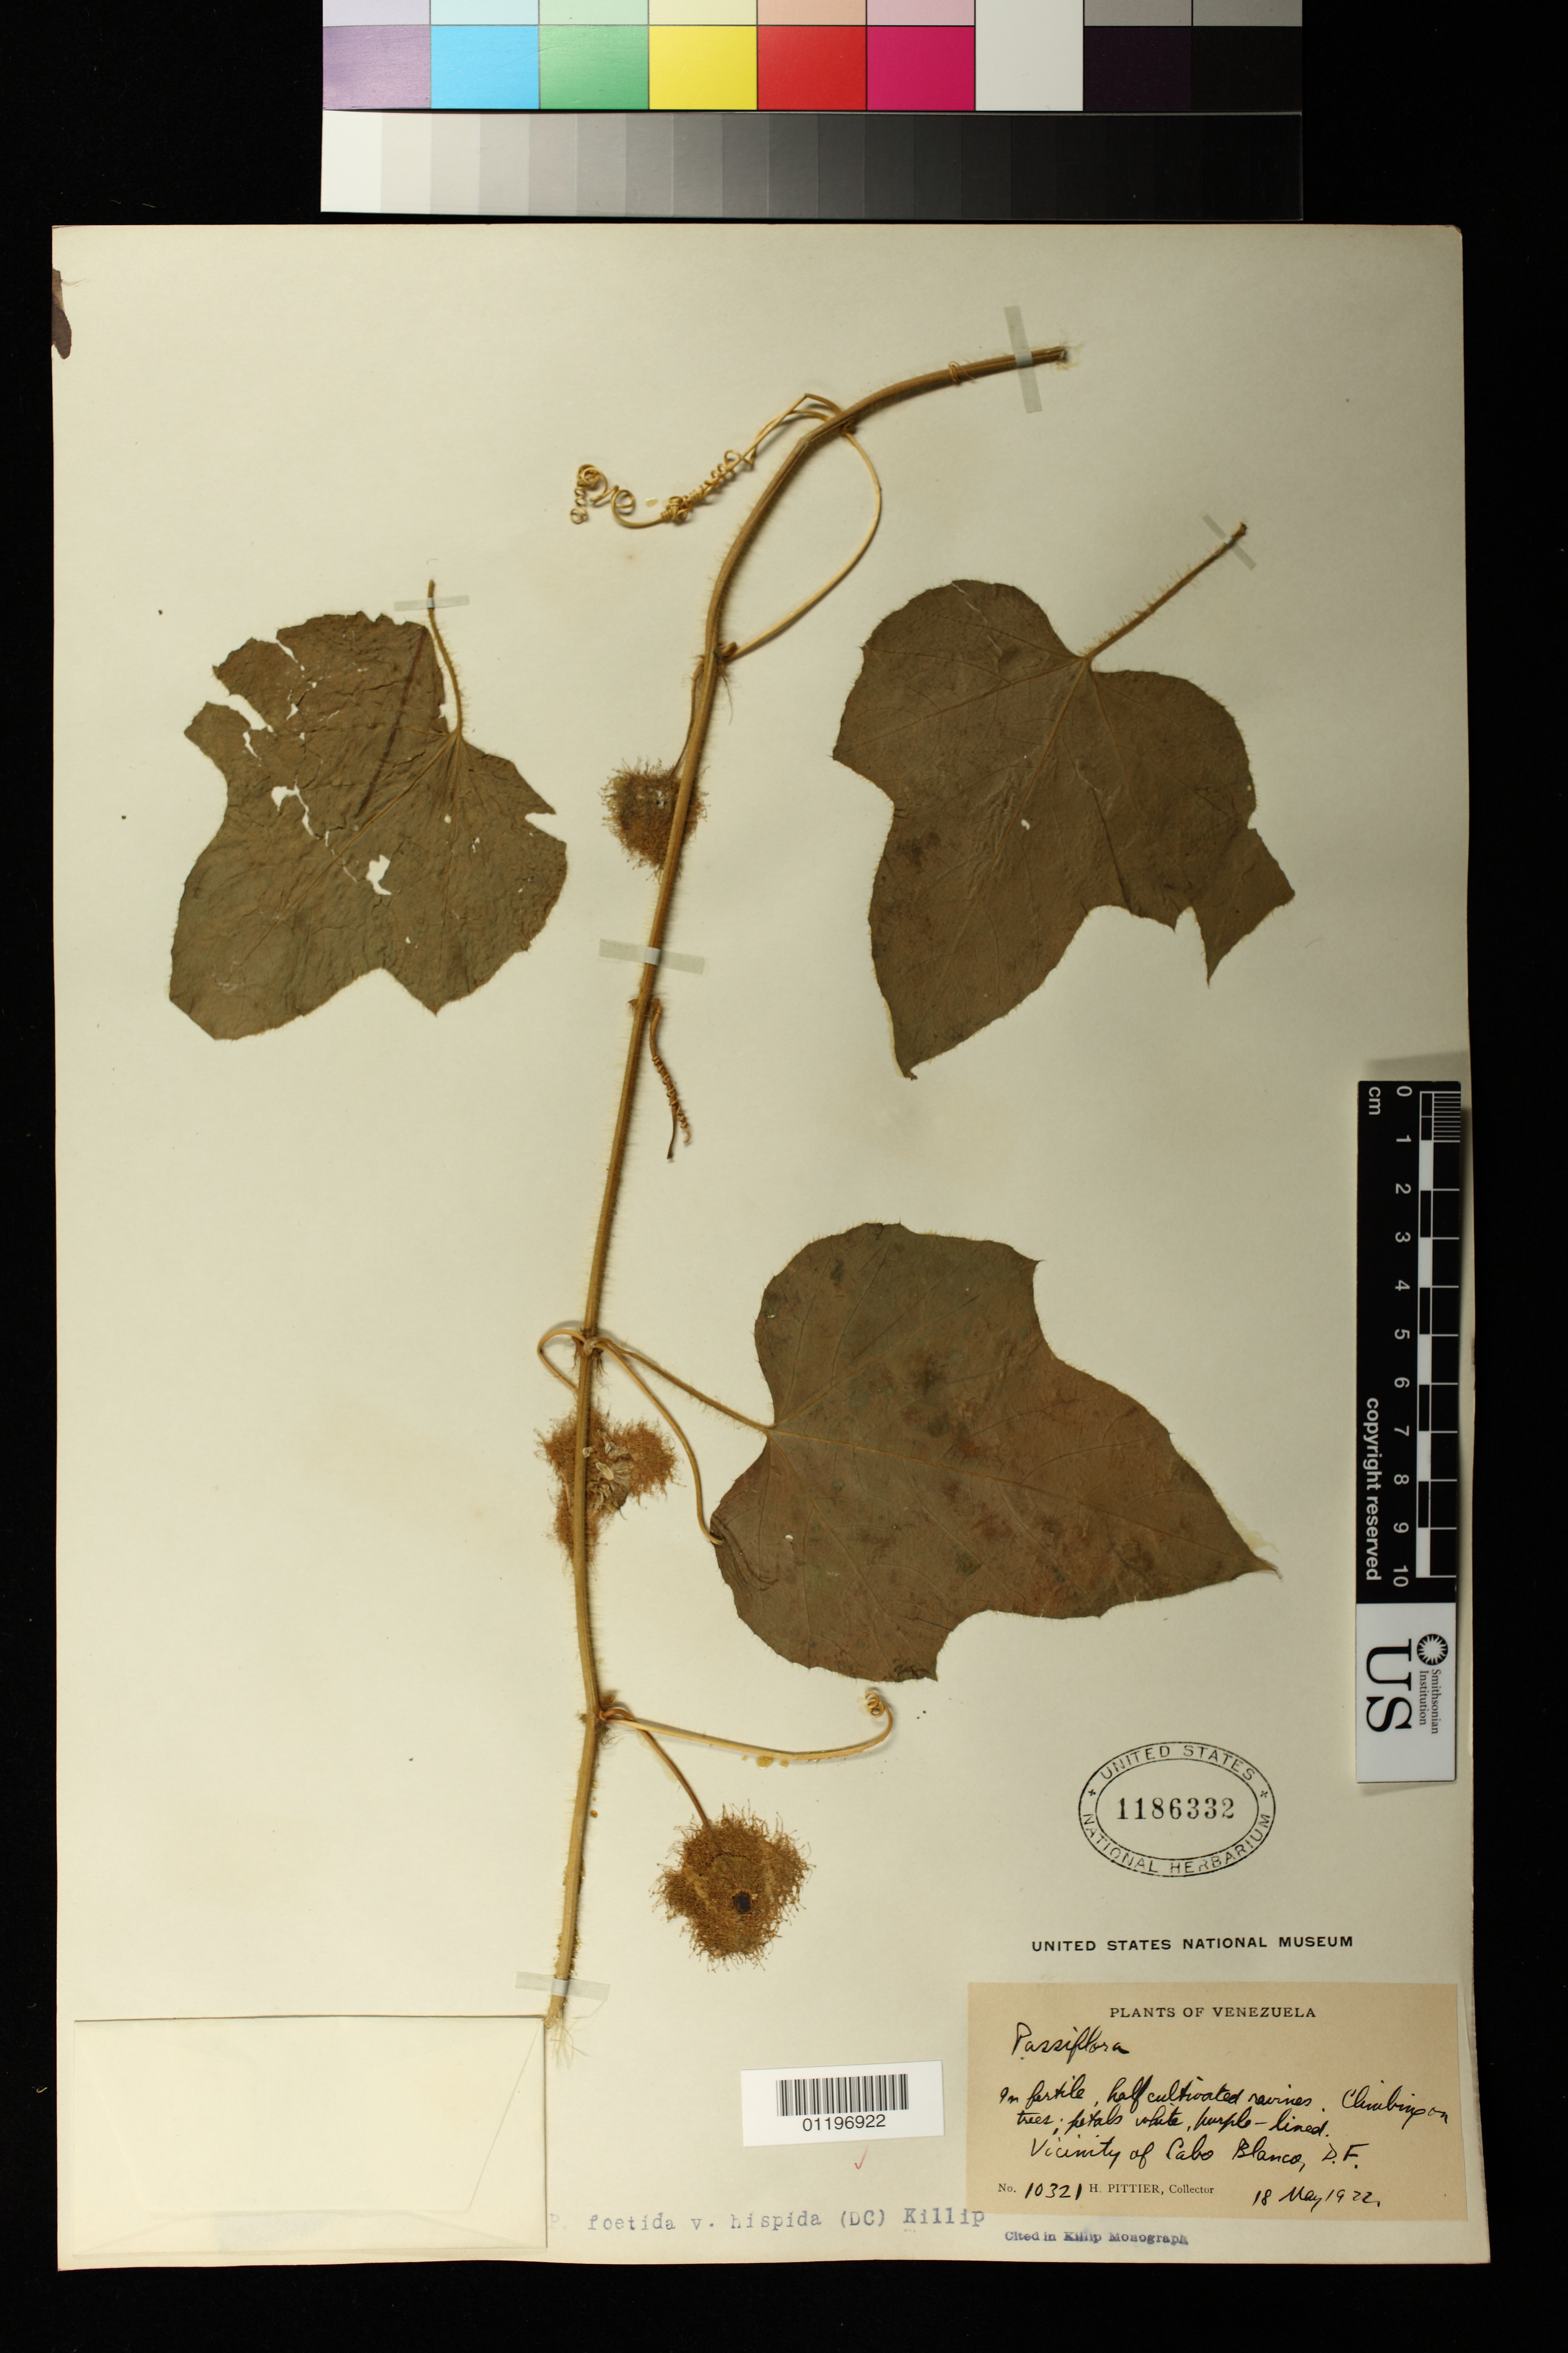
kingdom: Plantae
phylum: Tracheophyta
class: Magnoliopsida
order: Malpighiales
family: Passifloraceae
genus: Passiflora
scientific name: Passiflora foetida var. hispida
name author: (DC. ex Triana & Planch.) Killip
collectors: H. F. Pittier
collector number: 10321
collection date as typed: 19 May 1922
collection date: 1922-05-19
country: Venezuela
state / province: Vargas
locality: In fertile, half cultivated regions. Vicinity of Cabo Blanco, D.F.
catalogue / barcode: US 1186332